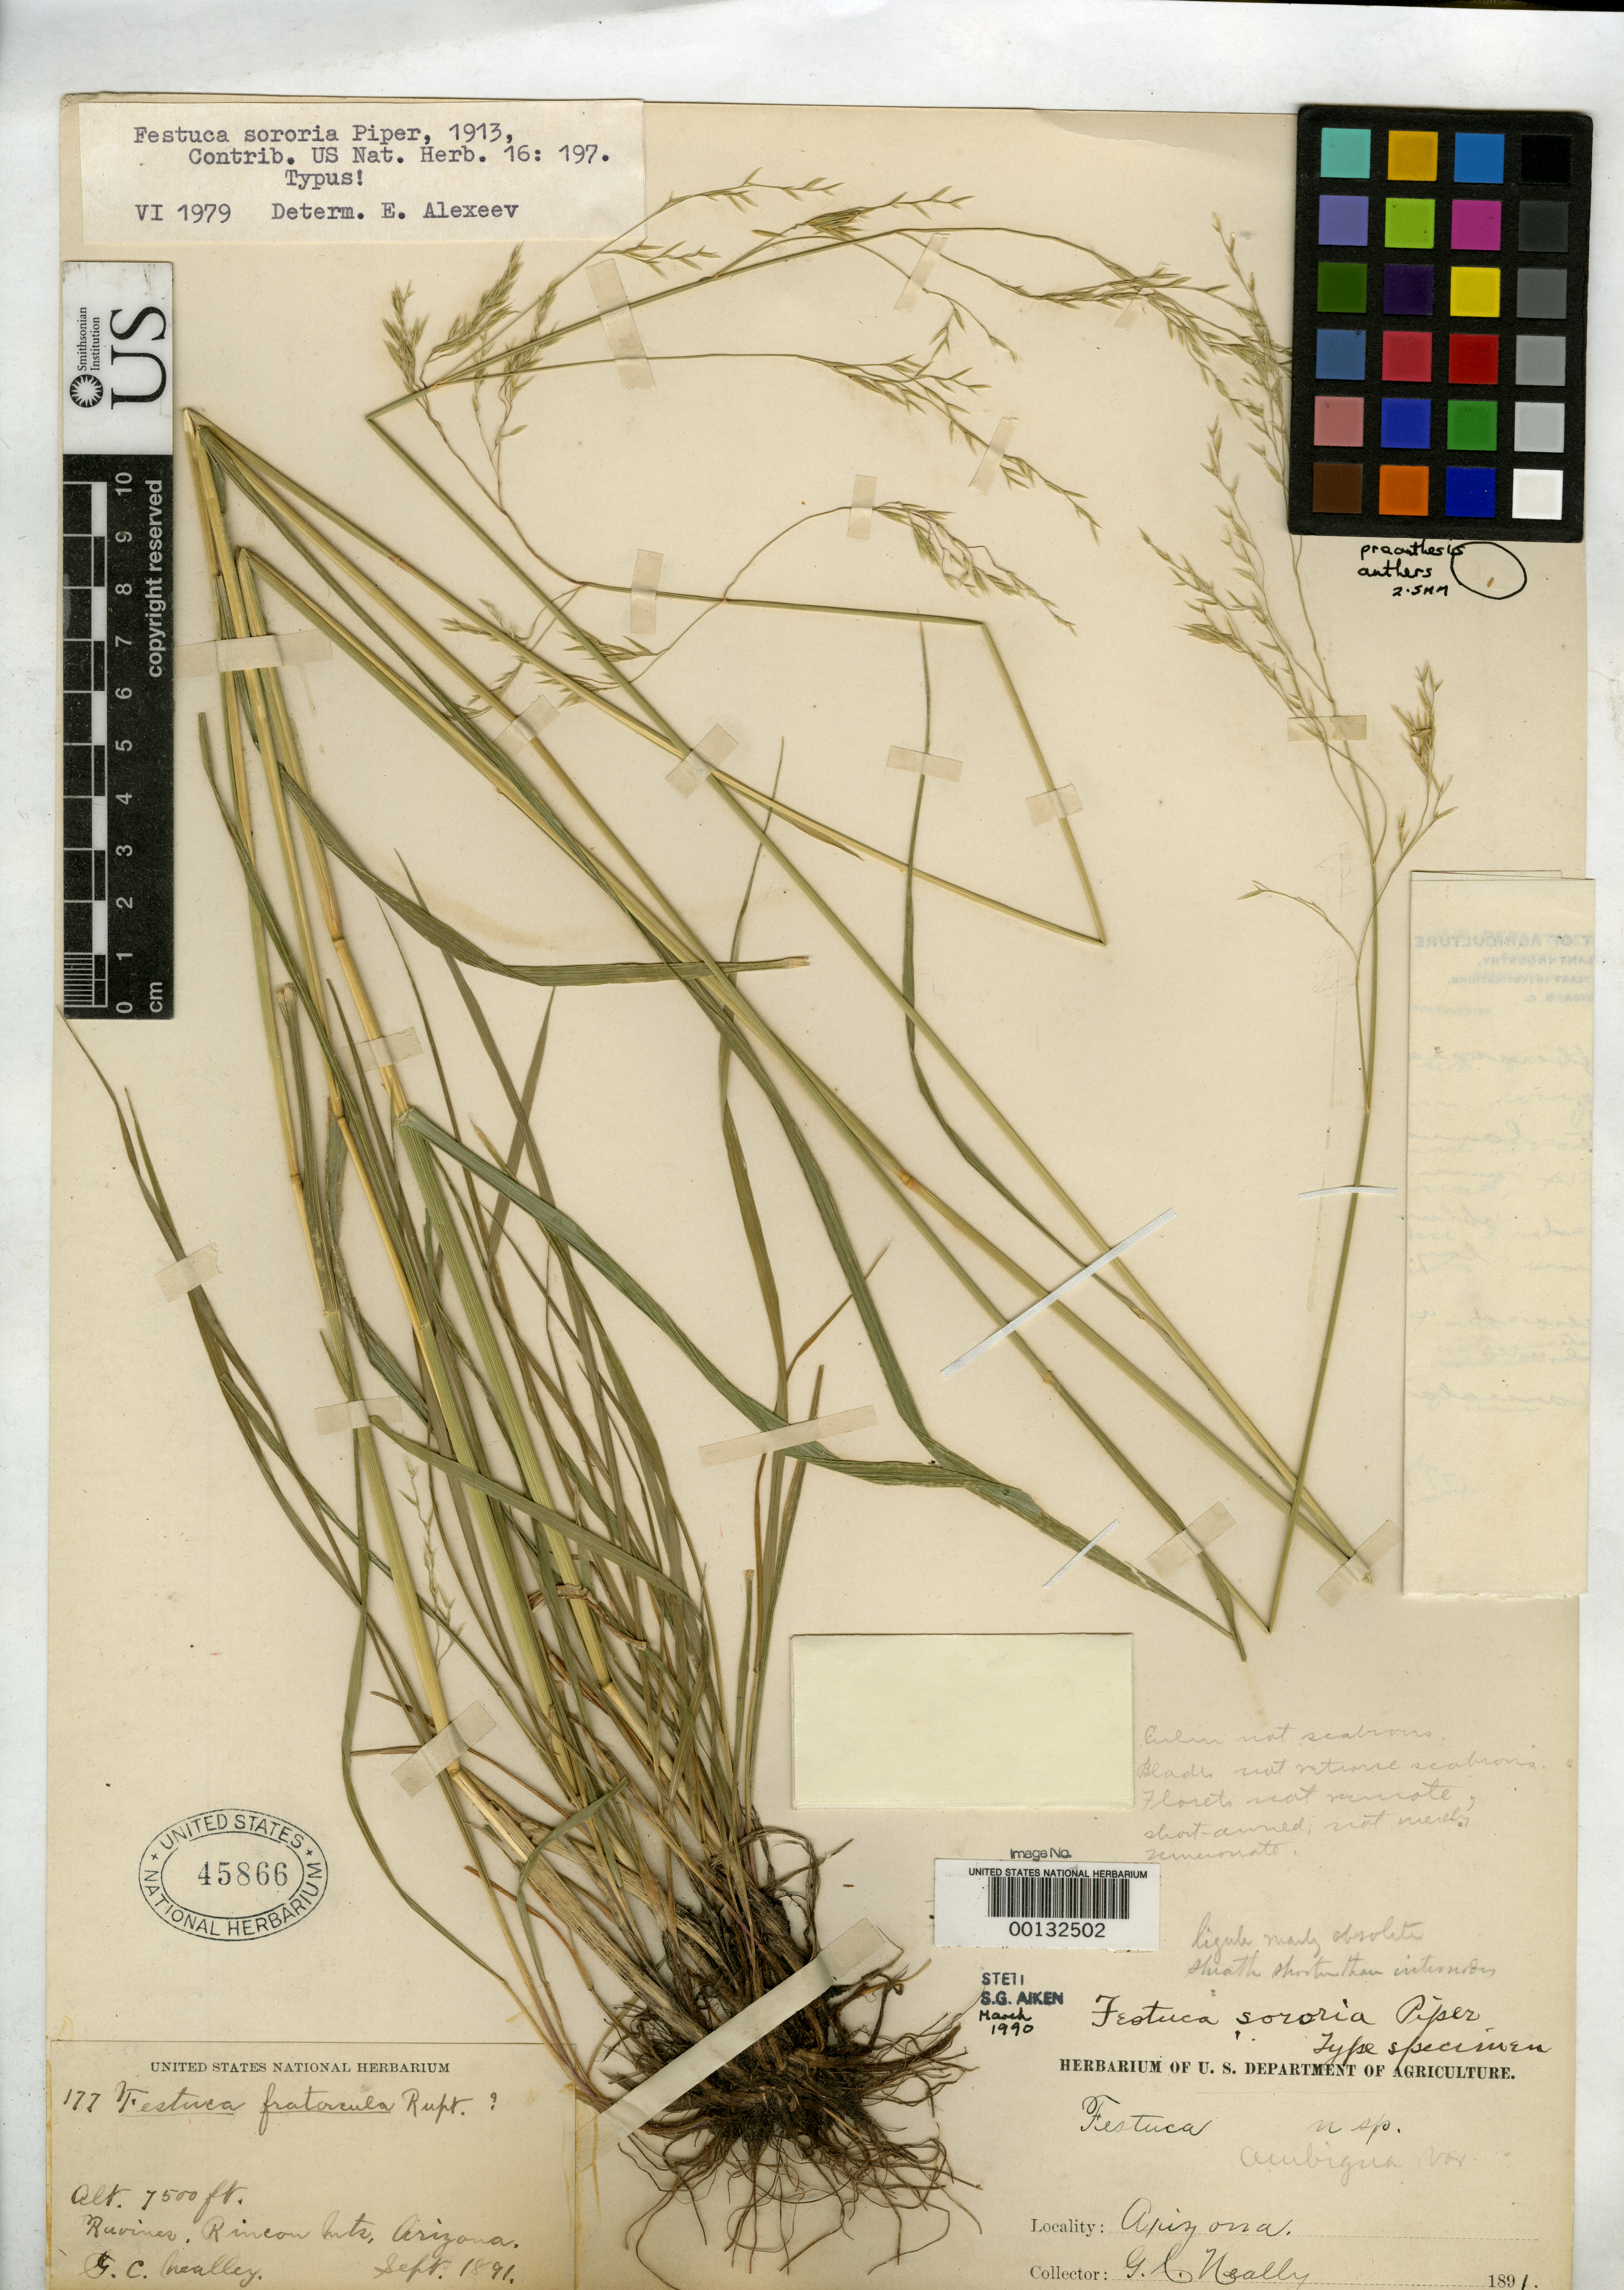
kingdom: Plantae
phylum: Tracheophyta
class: Liliopsida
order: Poales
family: Poaceae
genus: Festuca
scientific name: Festuca sororia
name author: Piper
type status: Holotype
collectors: G. C. Nealley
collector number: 177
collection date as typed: Sep 1891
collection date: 1891-09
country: United States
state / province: Arizona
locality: Rincon Mts.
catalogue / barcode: US 45866